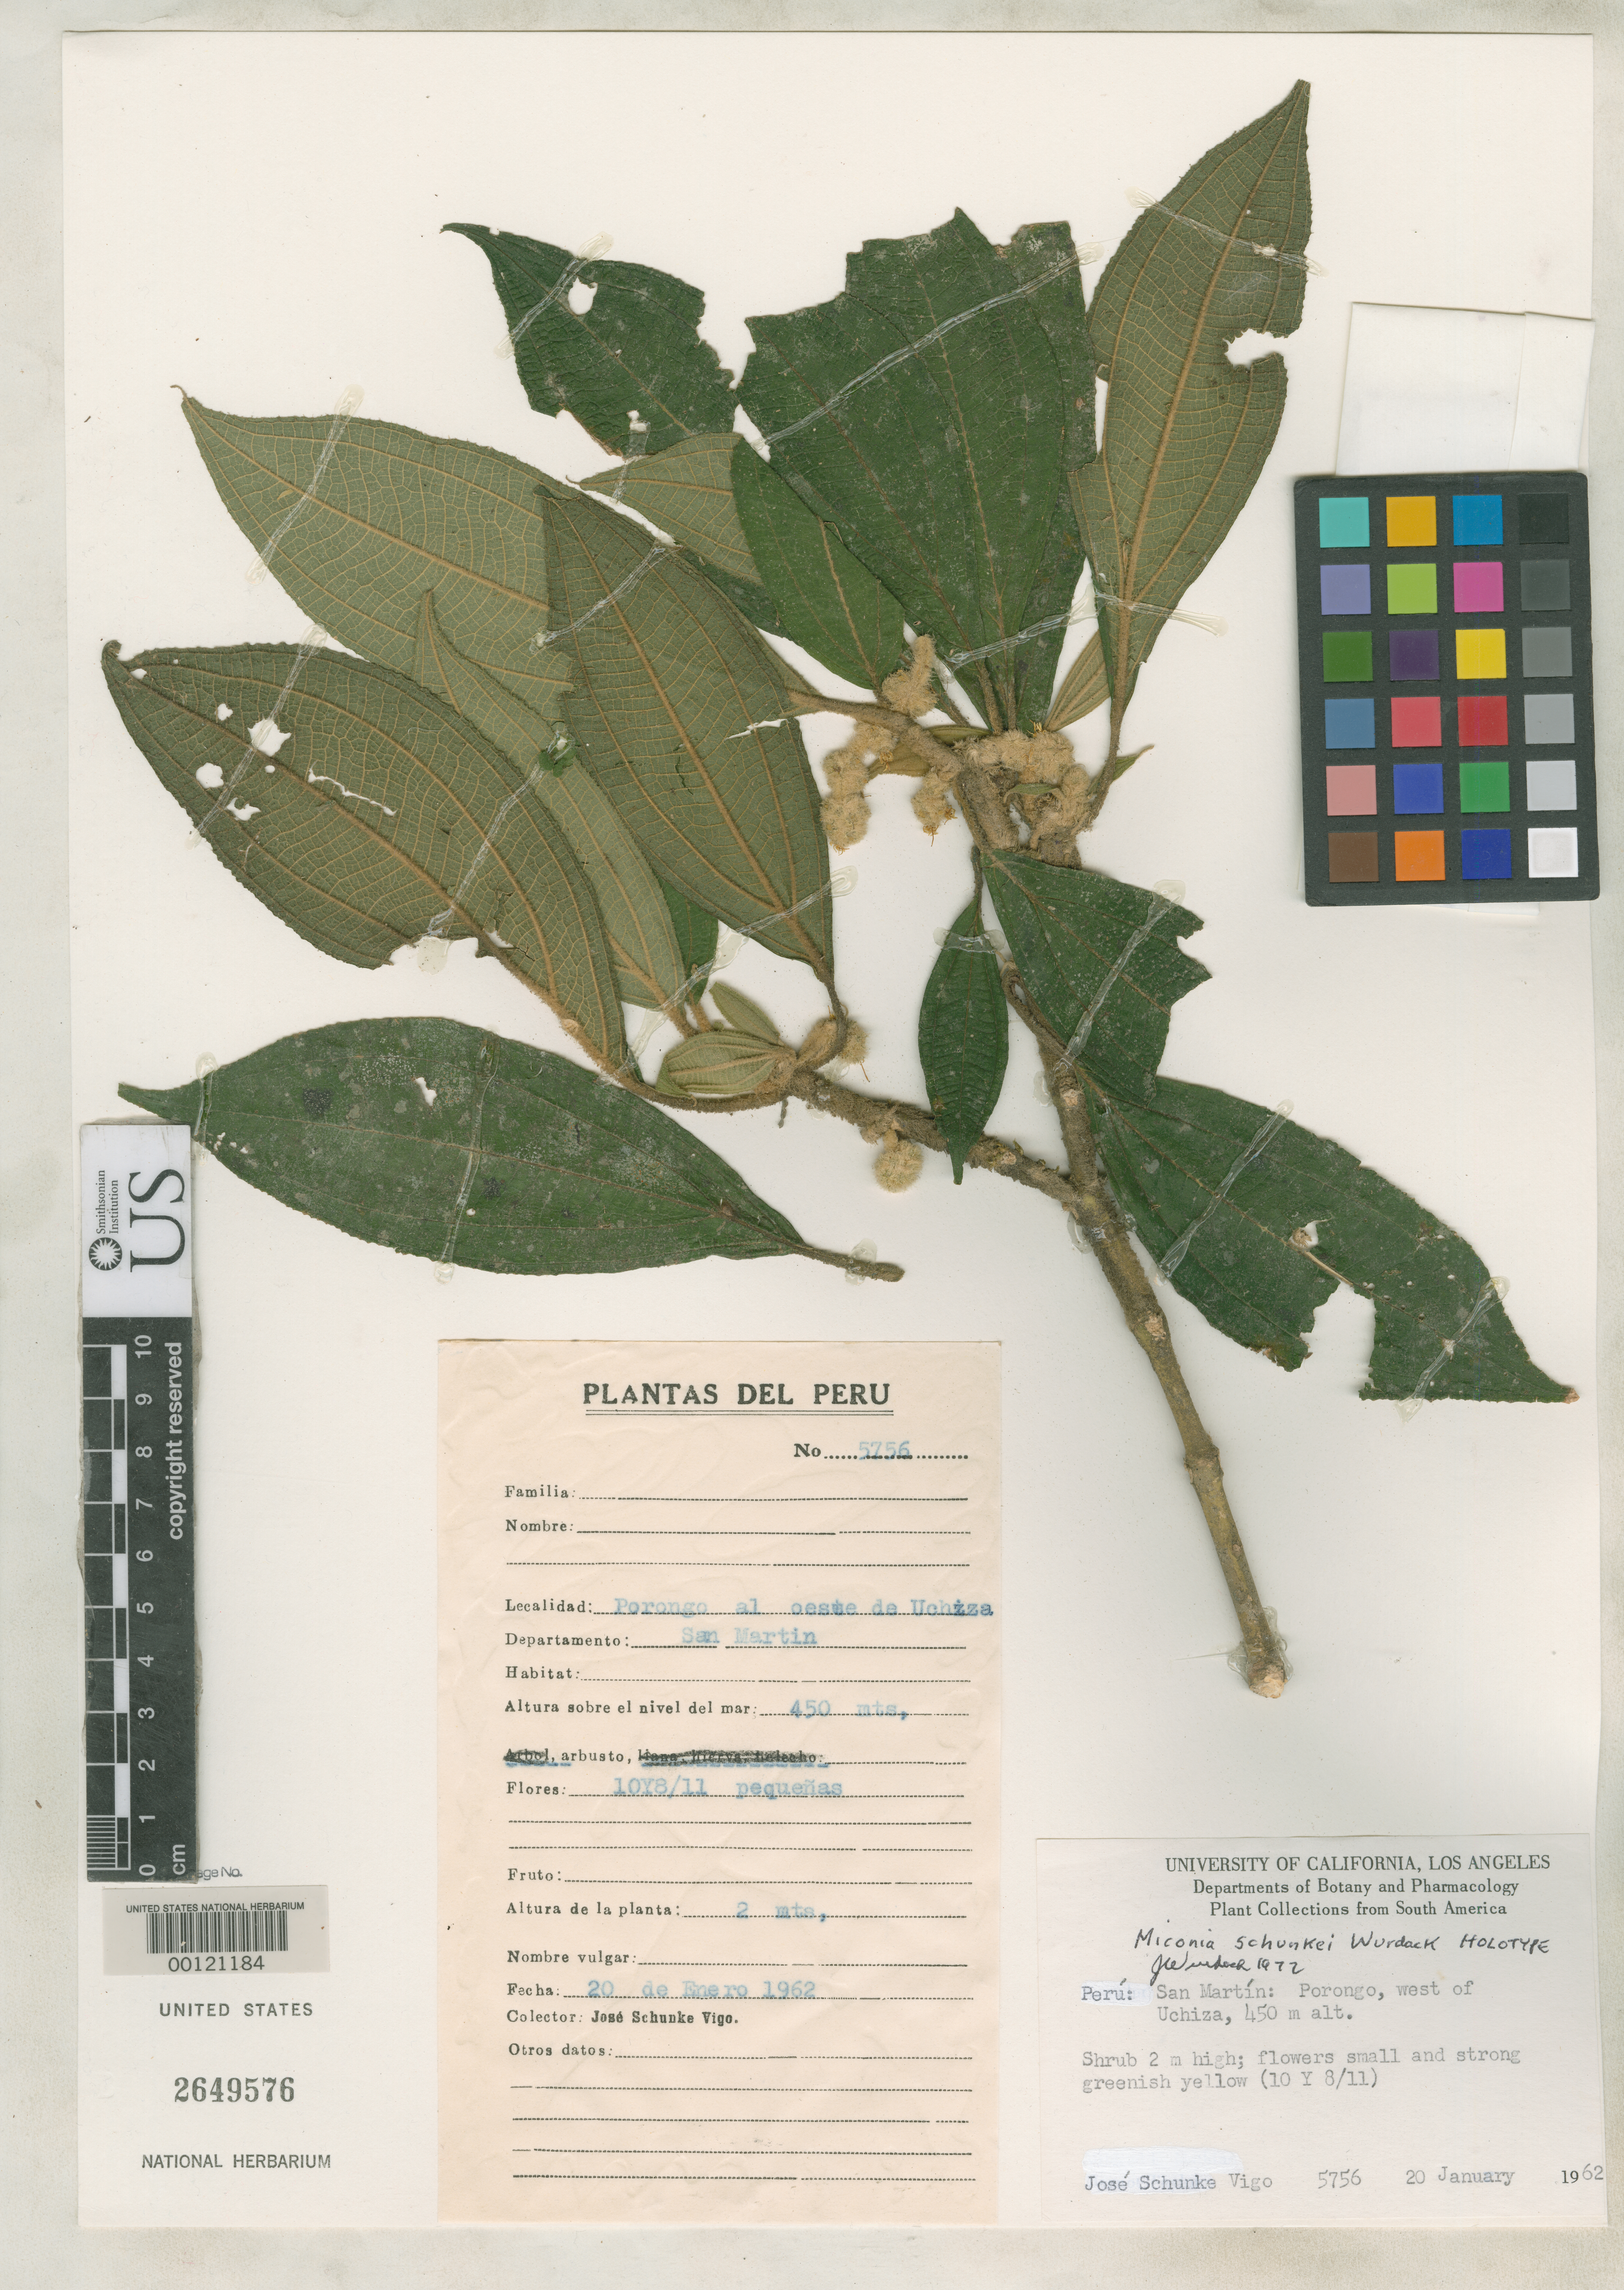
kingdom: Plantae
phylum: Tracheophyta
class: Magnoliopsida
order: Myrtales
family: Melastomataceae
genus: Miconia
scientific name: Miconia schunkei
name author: Wurdack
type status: Holotype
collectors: J. M. Schunke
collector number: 5756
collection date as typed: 20 Jan 1962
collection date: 1962-01-20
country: Peru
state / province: San Martín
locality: Porongo.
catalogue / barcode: US 2649576